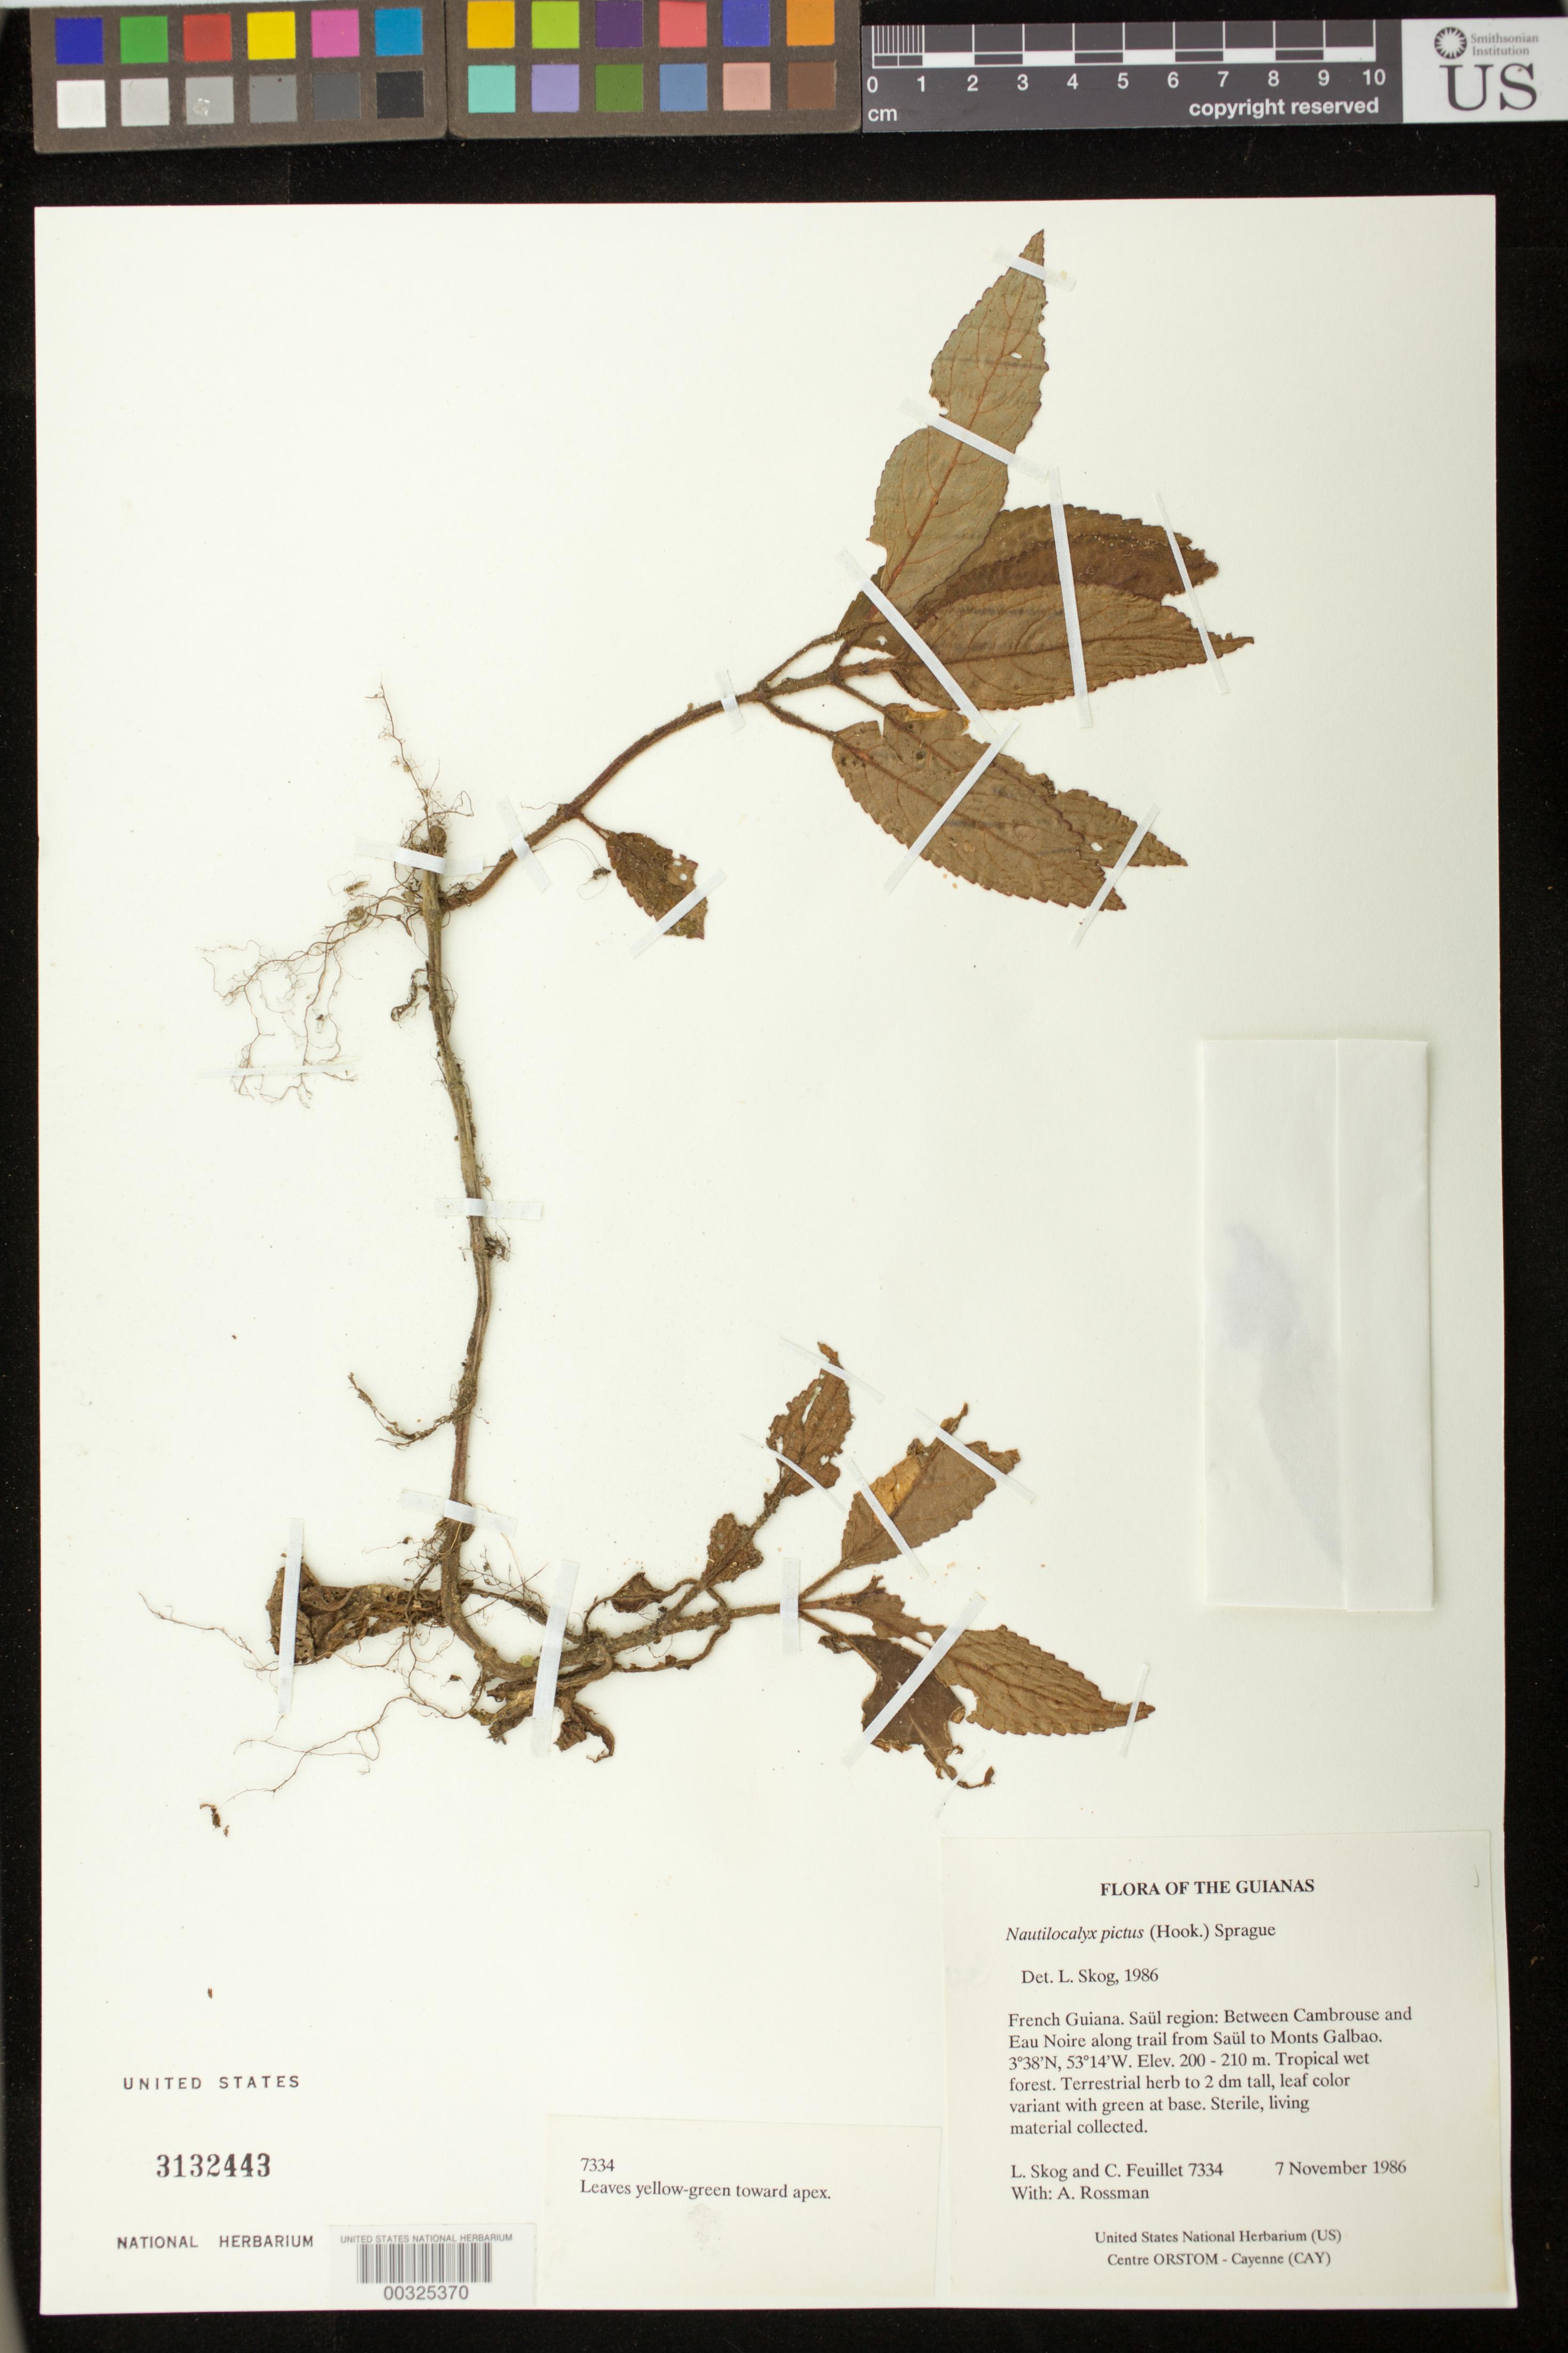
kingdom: Plantae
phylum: Tracheophyta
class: Magnoliopsida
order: Lamiales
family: Gesneriaceae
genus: Nautilocalyx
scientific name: Nautilocalyx pictus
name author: (Hook.) Sprague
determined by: Skog, Laurence E.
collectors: L. E. Skog, C. Feuillet & A. Rossman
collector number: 7334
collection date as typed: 07 Nov 1986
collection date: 1986-11-07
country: French Guiana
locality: Saül region: between Cambrouse and Eau Noire along trail from Saül to Monts Galbao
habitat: Tropical wet forest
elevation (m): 200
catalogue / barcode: US 3132443